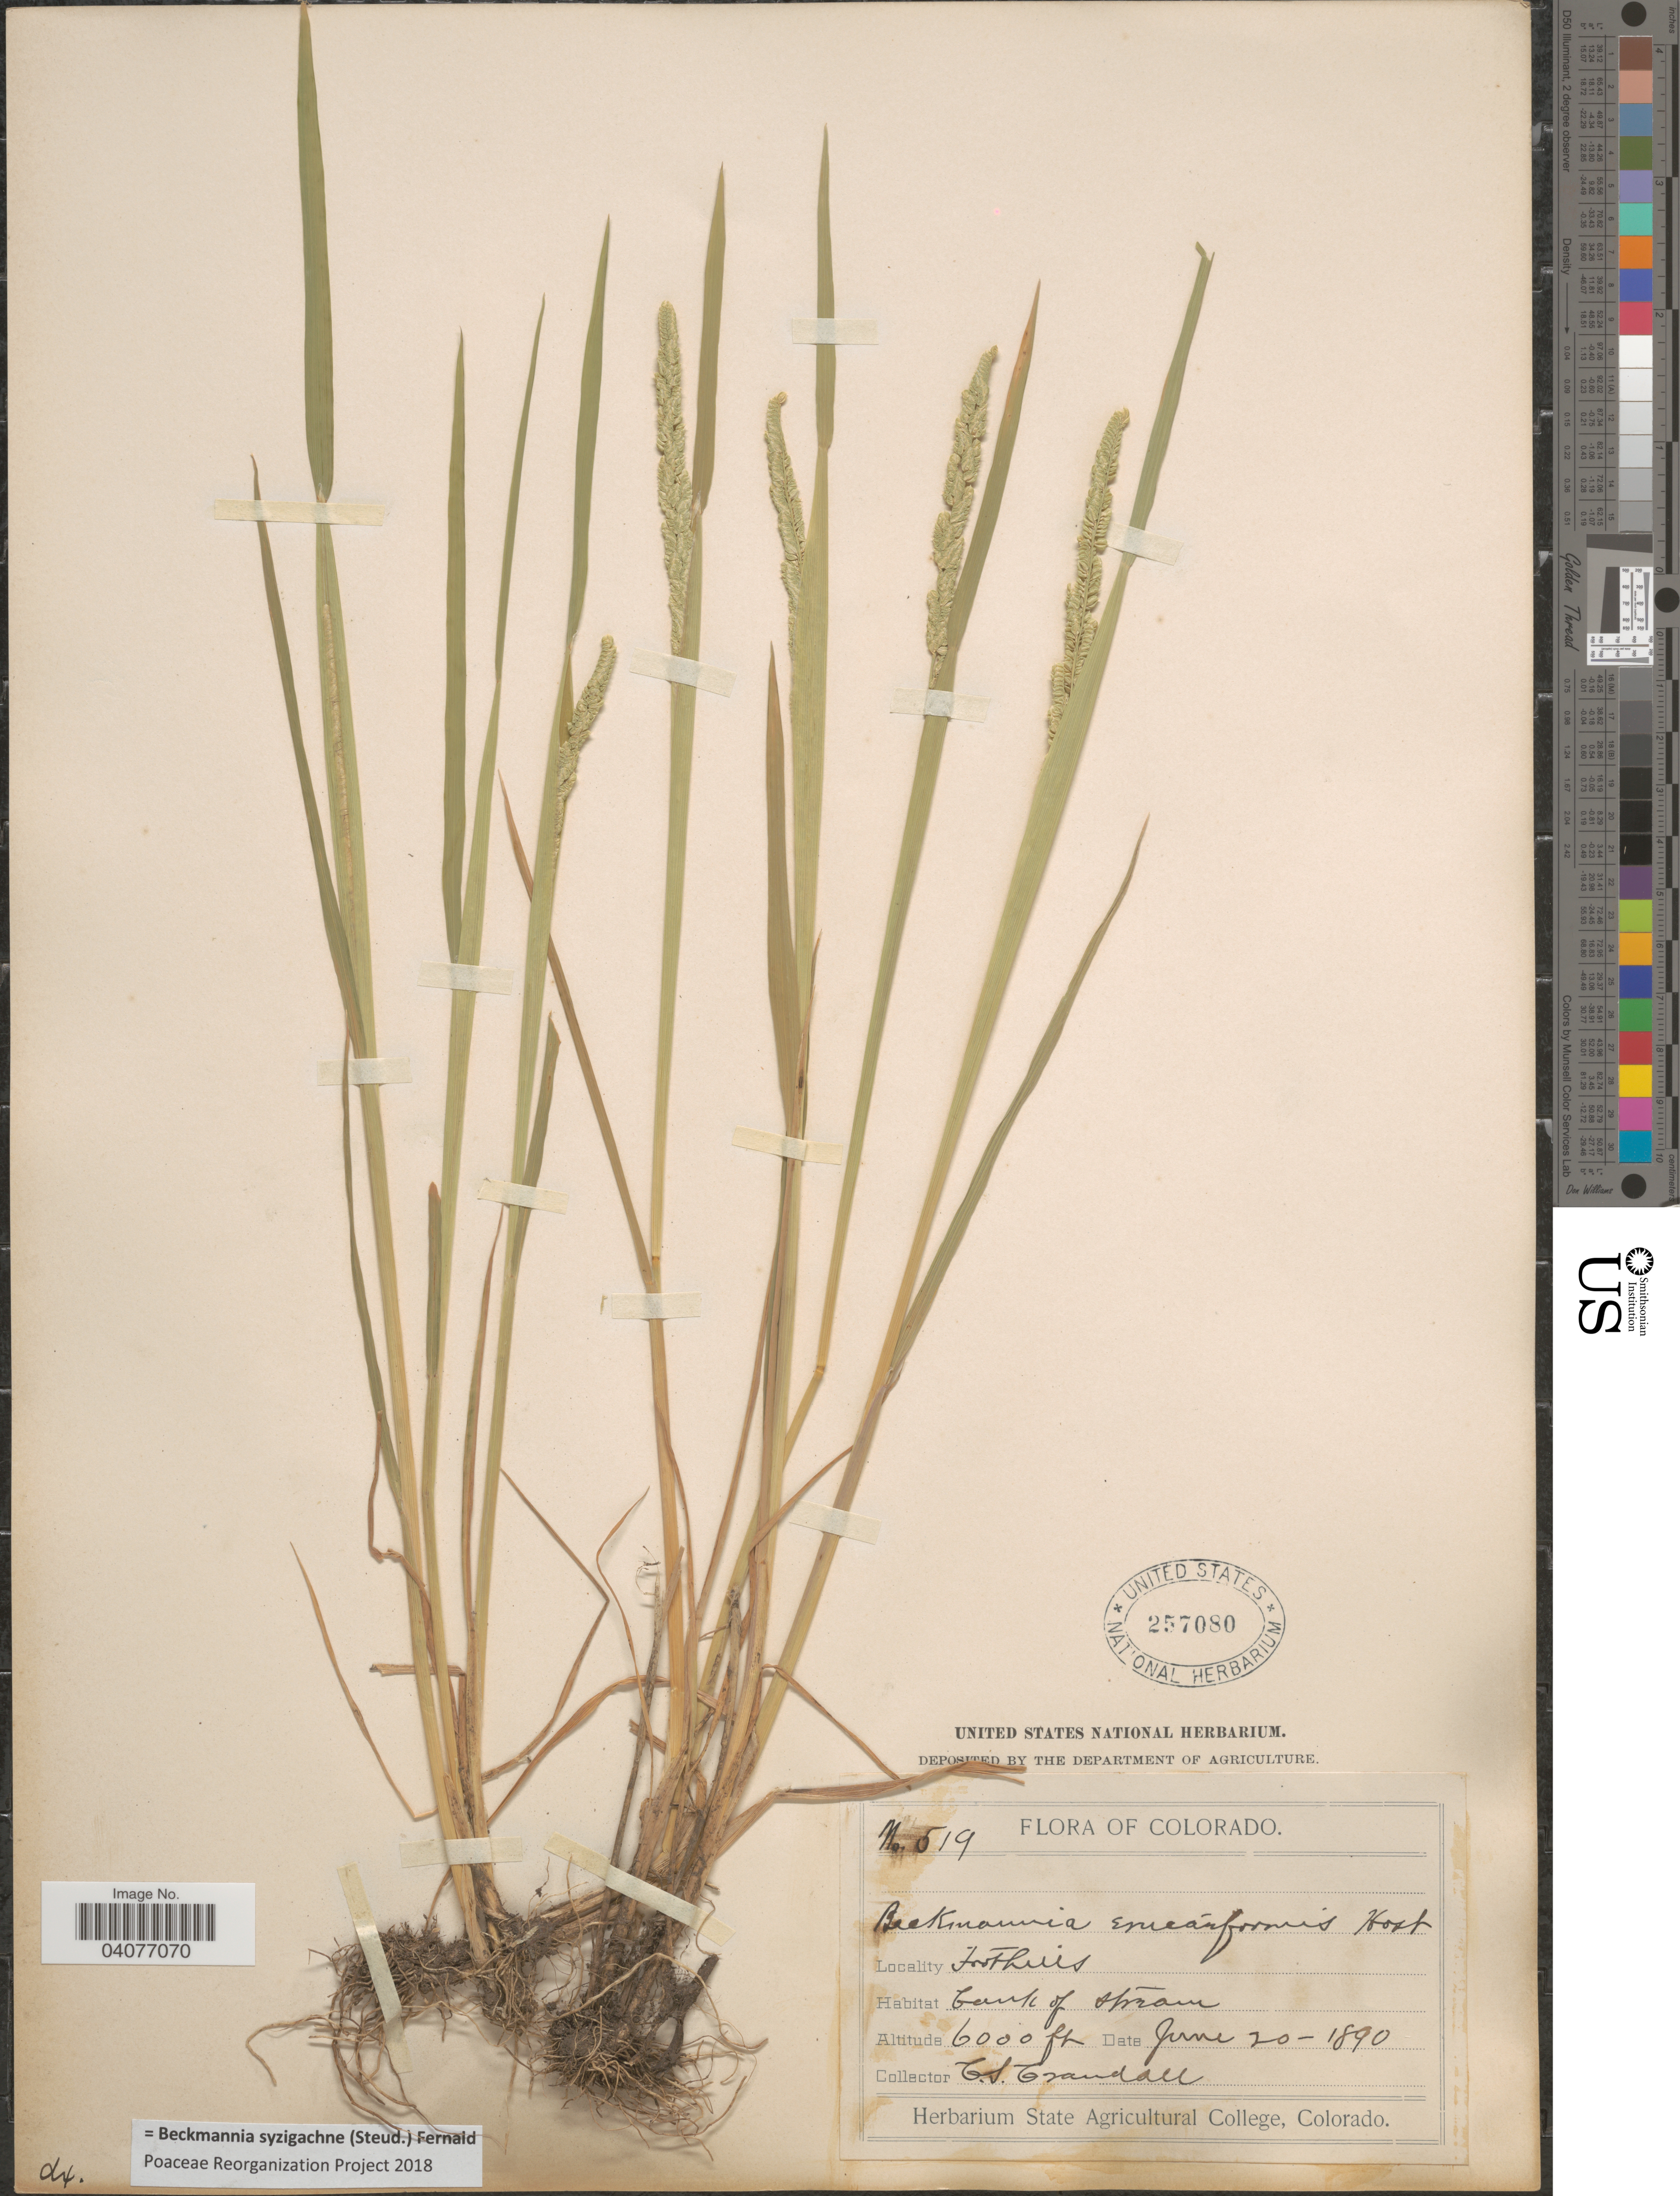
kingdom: Plantae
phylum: Tracheophyta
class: Liliopsida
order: Poales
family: Poaceae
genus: Beckmannia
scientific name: Beckmannia syzigachne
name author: (Steud.) Fernald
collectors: C. Crandall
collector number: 519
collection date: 1890-06-20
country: United States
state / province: Colorado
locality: Foothills. Bank of stream.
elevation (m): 1829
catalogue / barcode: US 257080